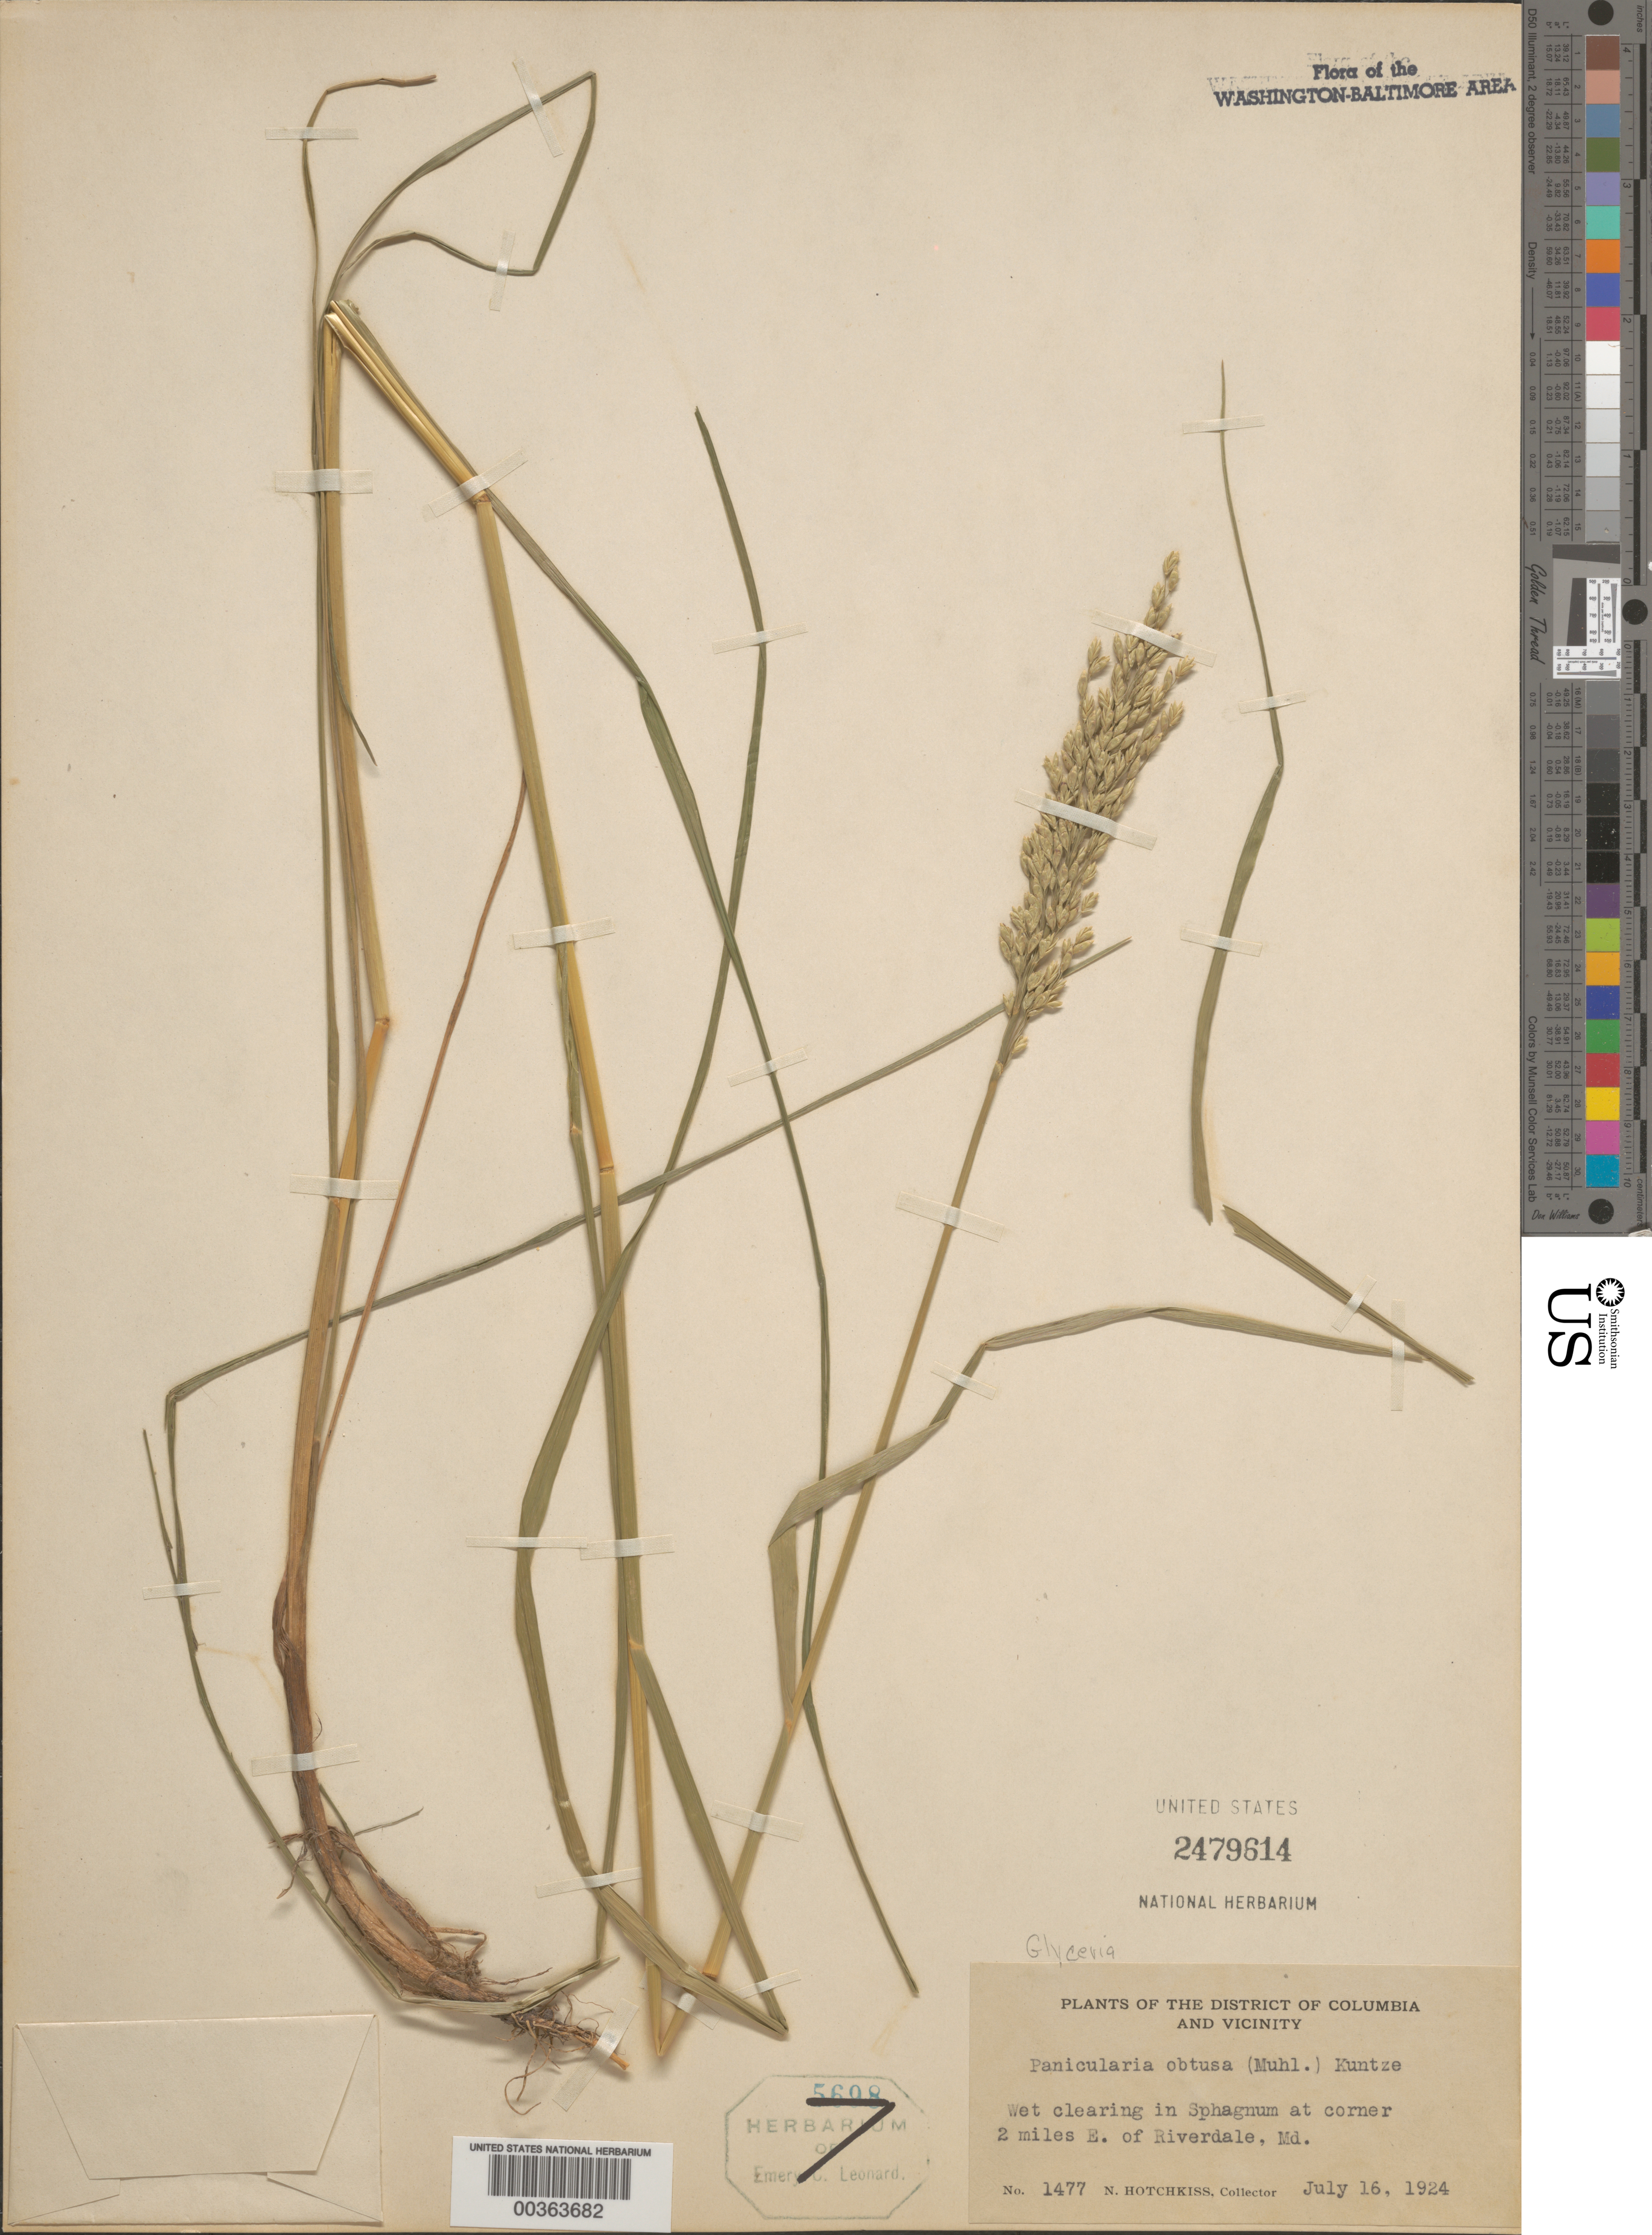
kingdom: Plantae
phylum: Tracheophyta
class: Liliopsida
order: Poales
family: Poaceae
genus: Glyceria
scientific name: Glyceria obtusa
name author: (Muhl.) Trin.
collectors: N. Hotchkiss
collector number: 1477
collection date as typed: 16 Jul 1924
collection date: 1924-07-16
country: United States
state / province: Maryland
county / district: Prince George's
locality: East of Riverdale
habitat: Wet clearing in sphagnum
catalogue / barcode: US 2479614